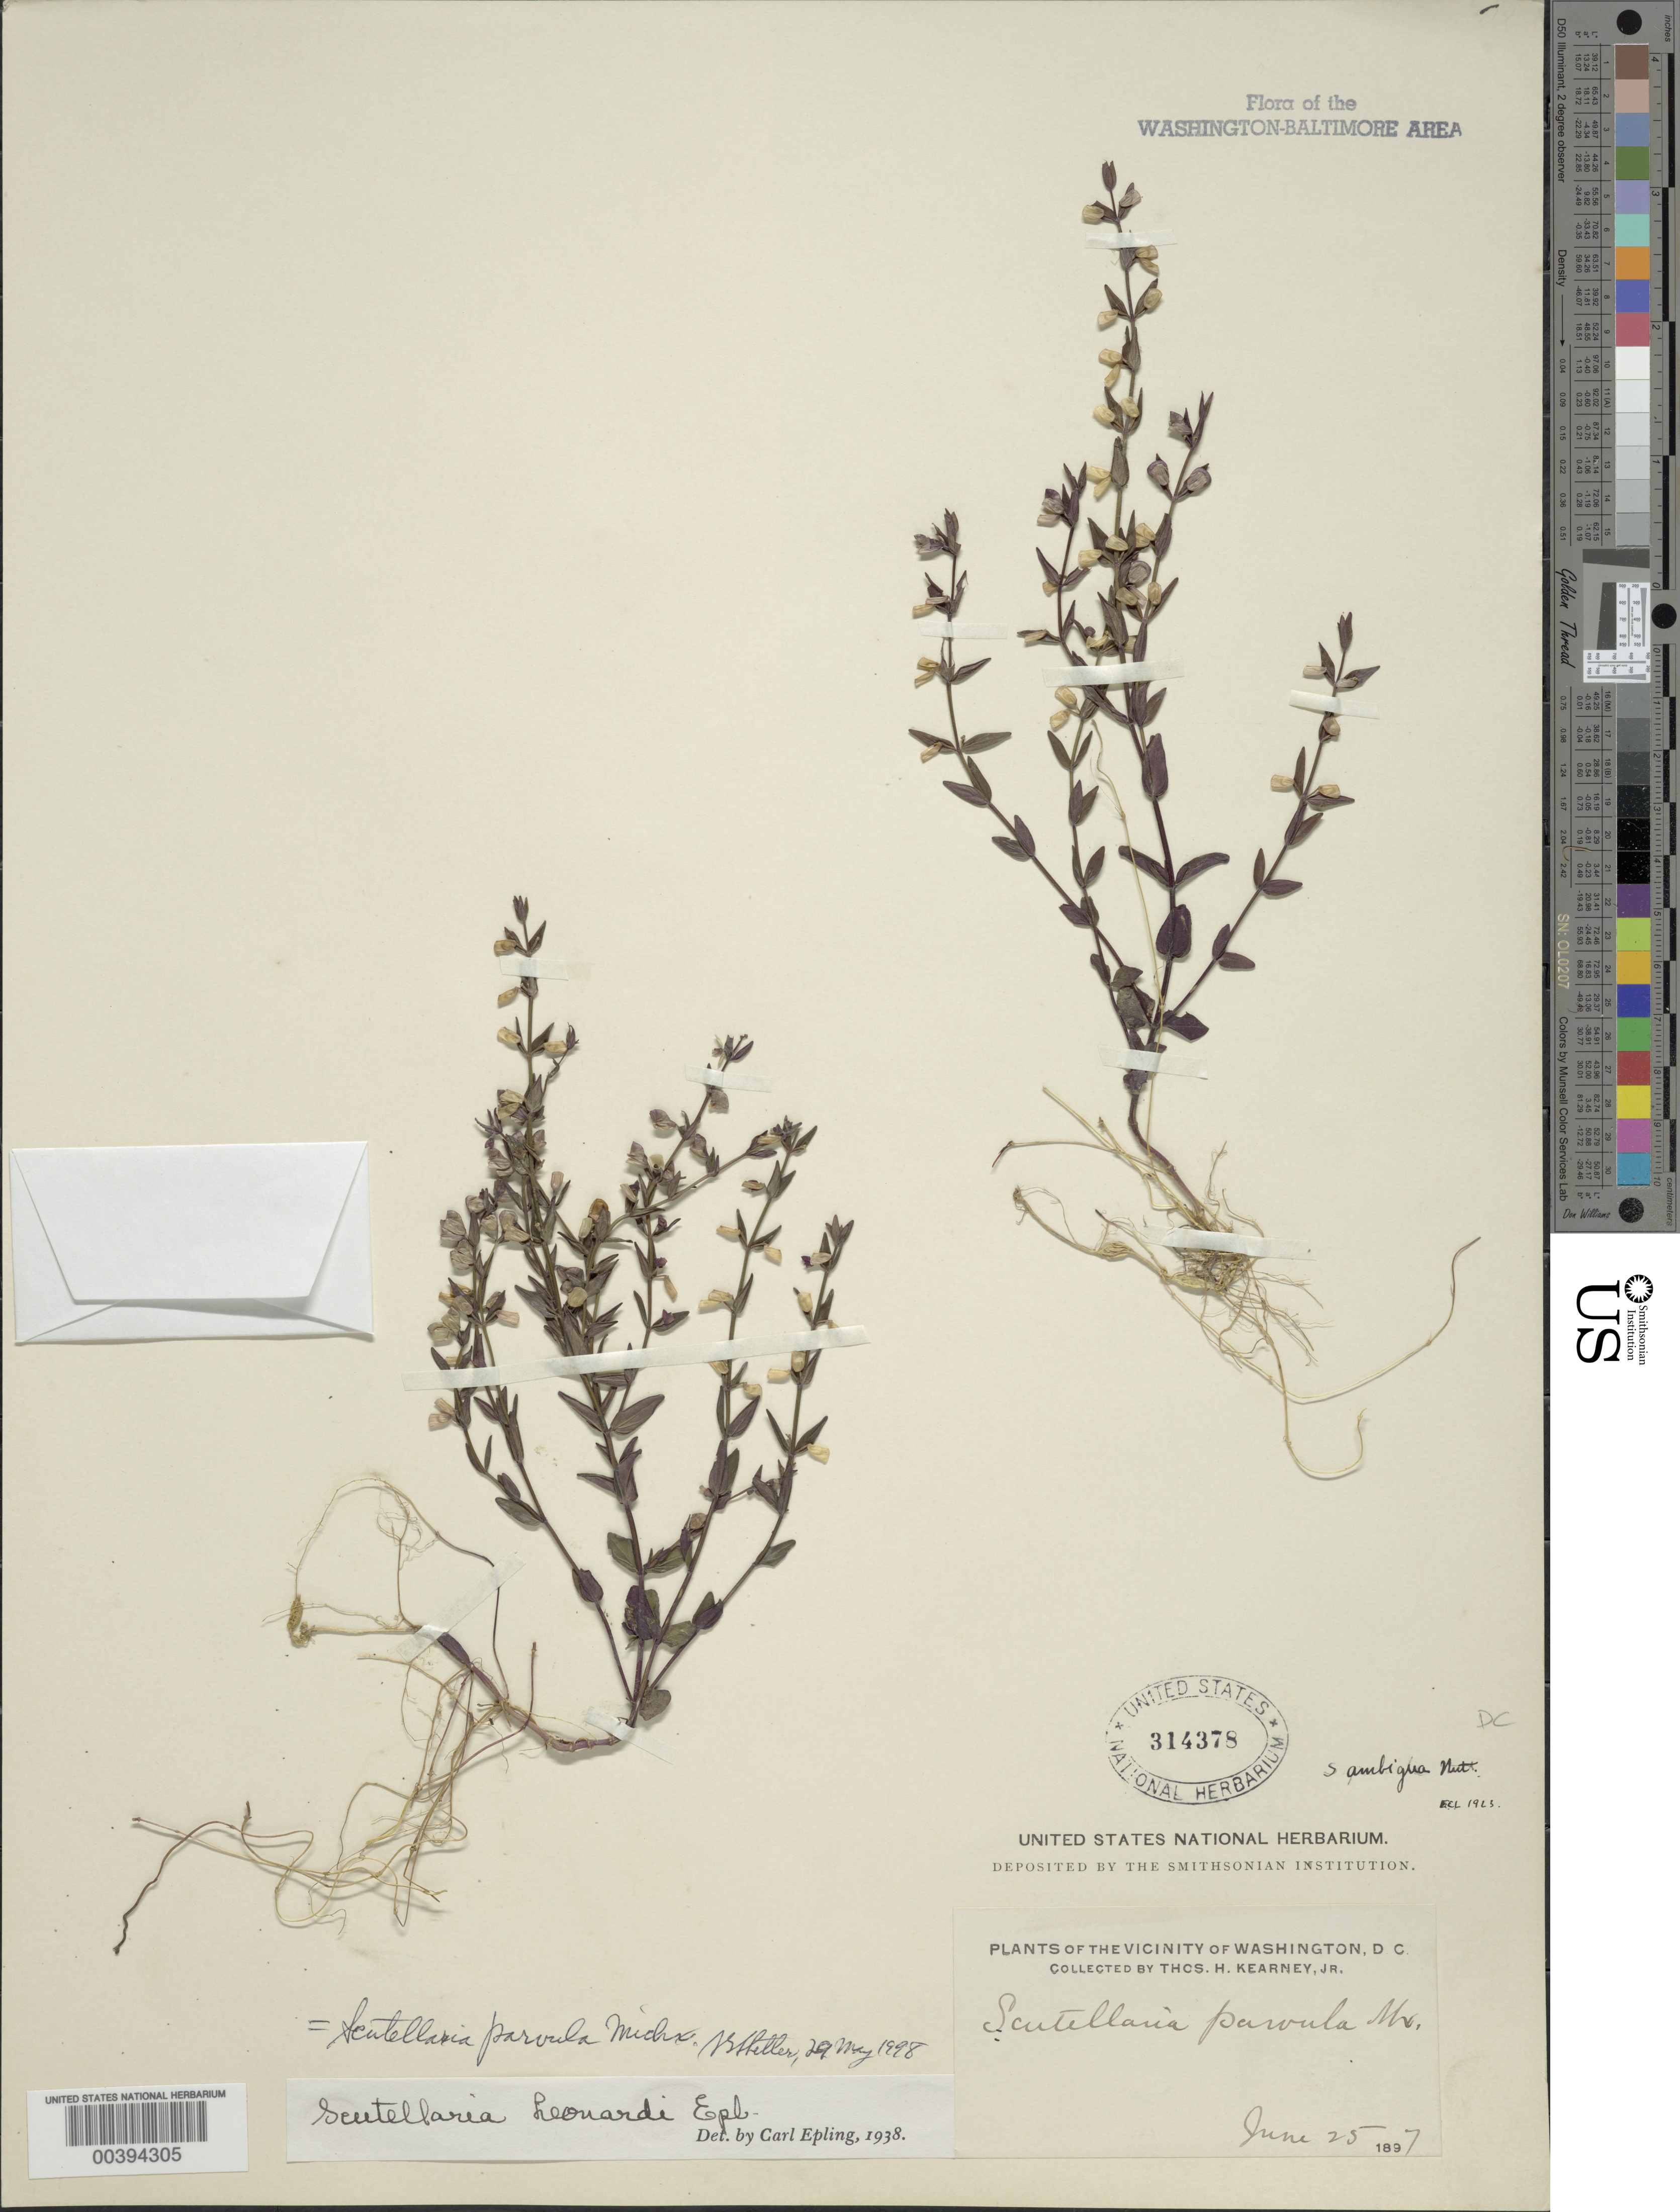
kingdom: Plantae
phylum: Tracheophyta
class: Magnoliopsida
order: Lamiales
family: Lamiaceae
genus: Scutellaria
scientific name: Scutellaria parvula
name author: Michx.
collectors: T. H. Kearney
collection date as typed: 25 Jun 1897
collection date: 1897-06-25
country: United States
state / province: District of Columbia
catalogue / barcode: US 314378